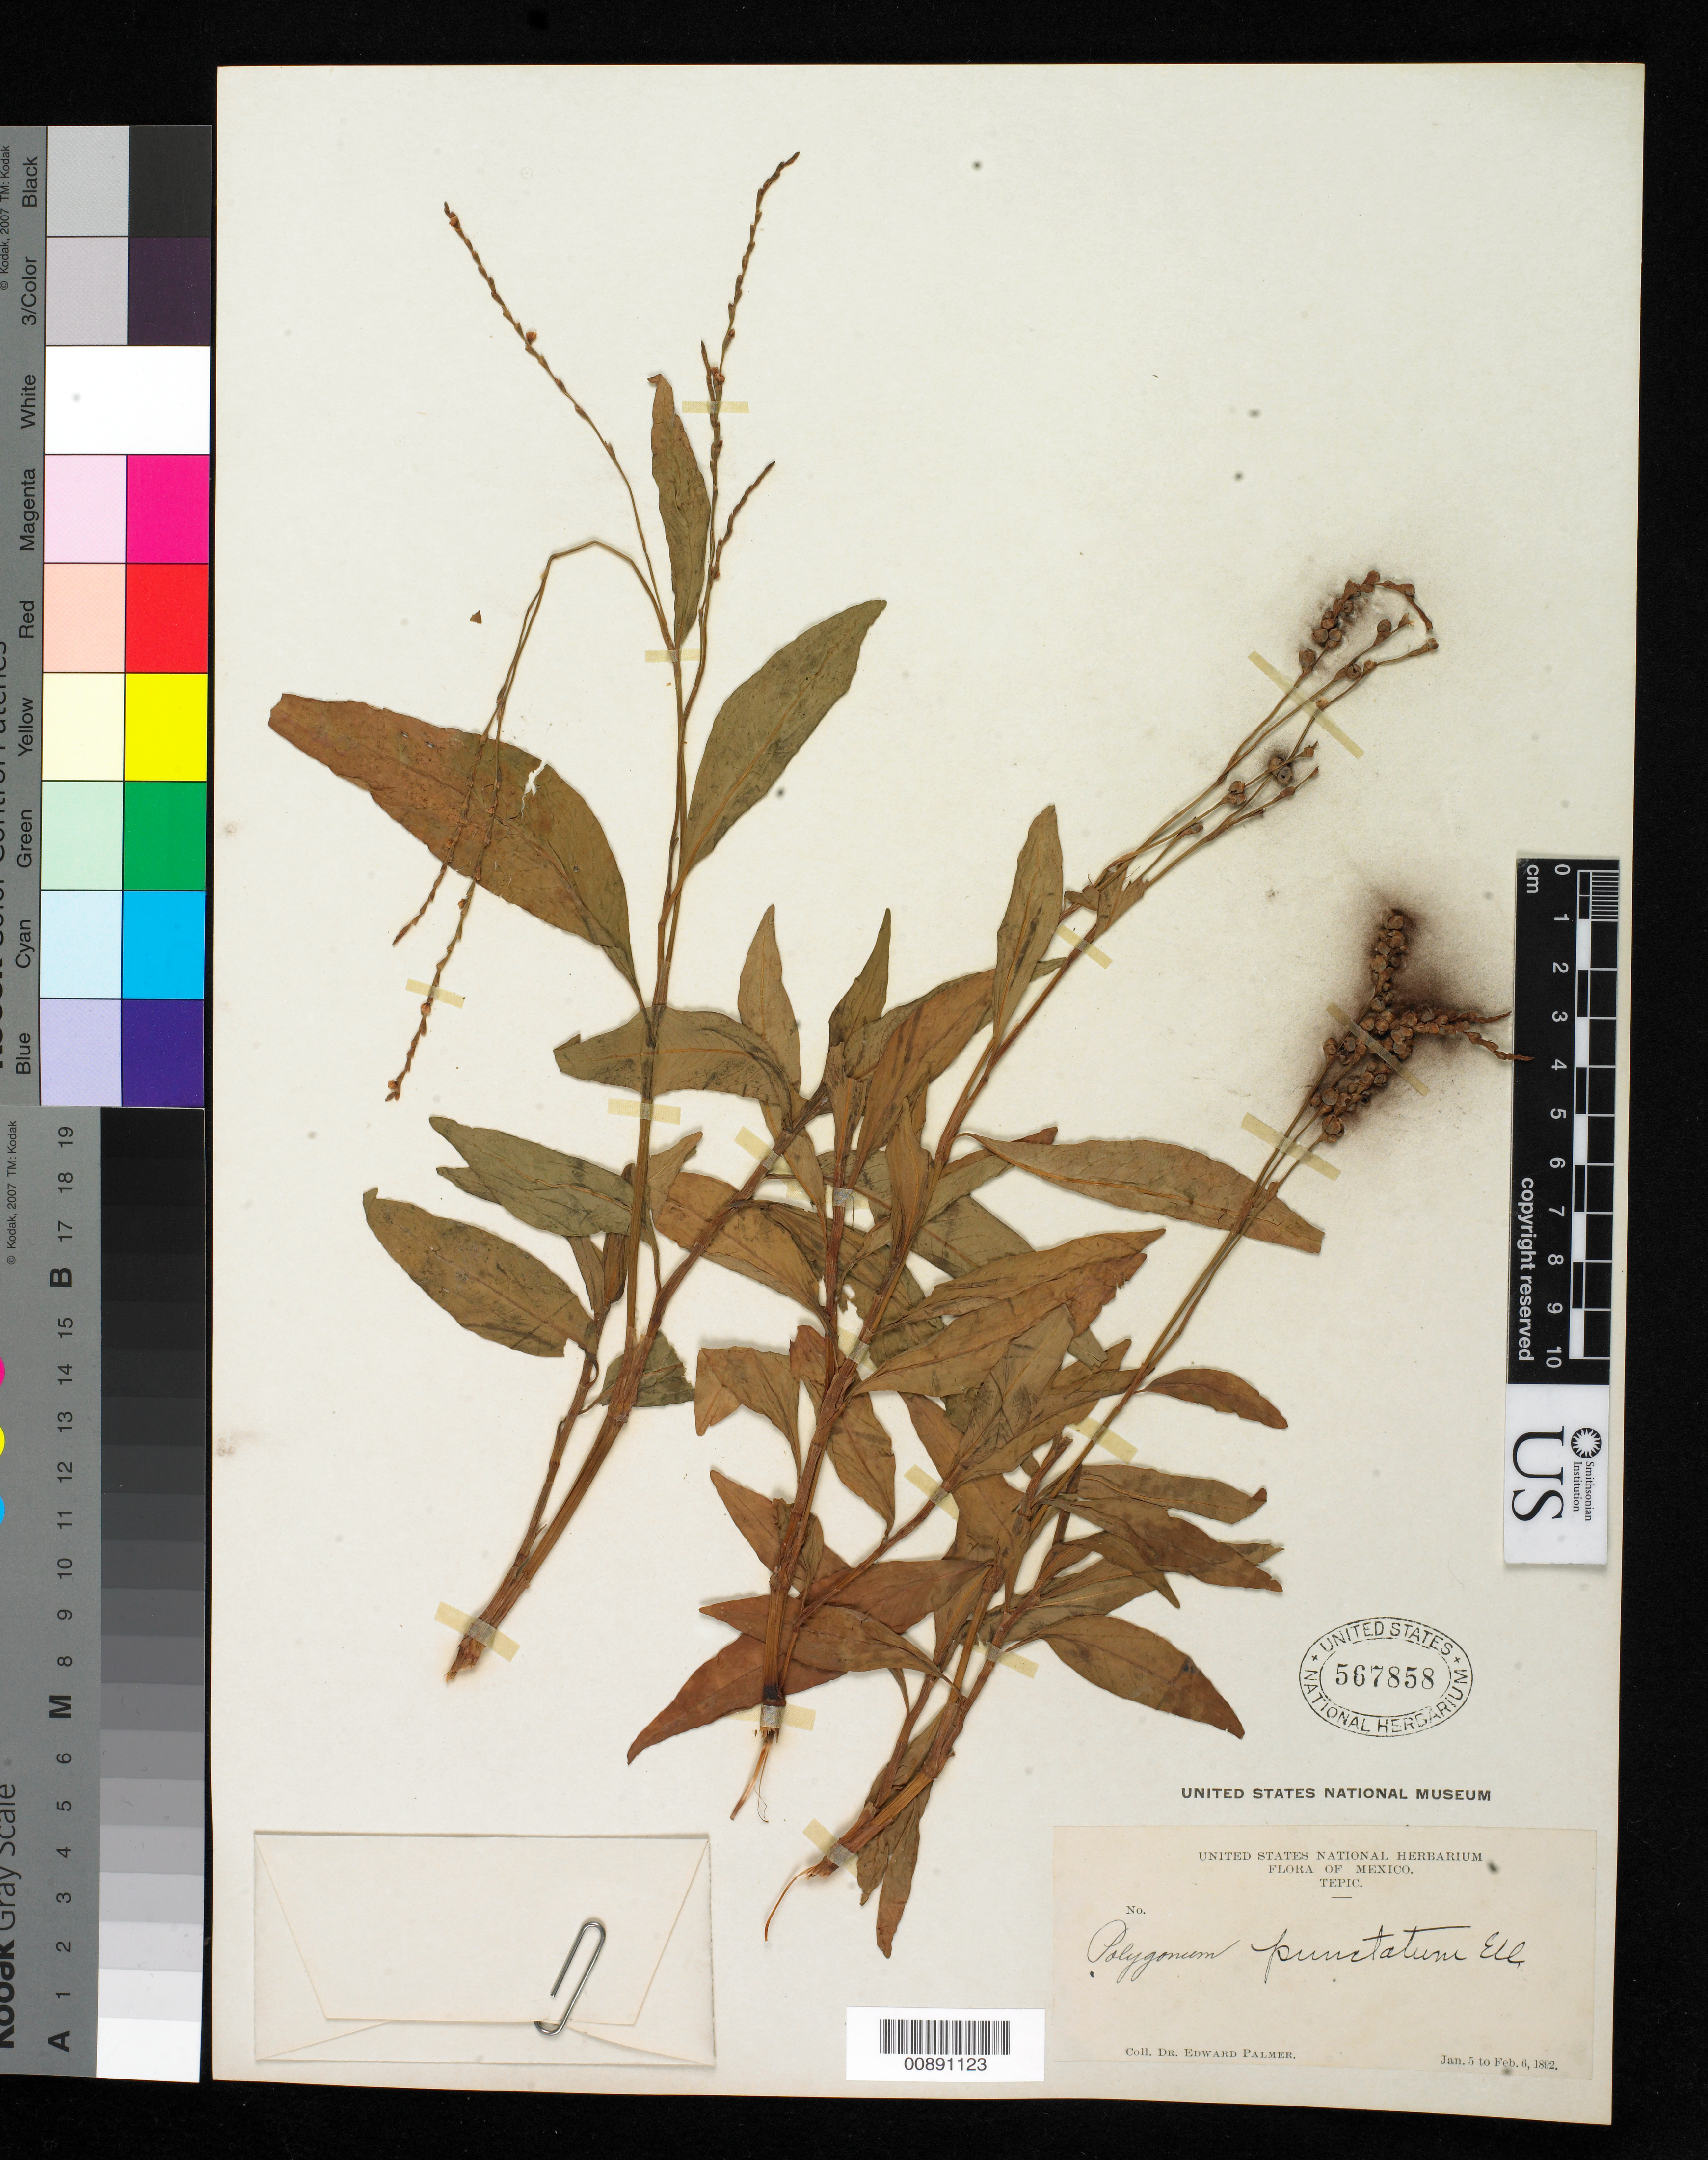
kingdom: Plantae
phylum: Tracheophyta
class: Magnoliopsida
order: Caryophyllales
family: Polygonaceae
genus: Polygonum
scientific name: Polygonum punctatum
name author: Elliott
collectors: E. Palmer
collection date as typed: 05 Jan 1892 to 06 Feb 1892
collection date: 1892-01-05/1892-02-06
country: Mexico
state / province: Nayarit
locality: Tepic, Nayarit.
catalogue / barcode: US 567858